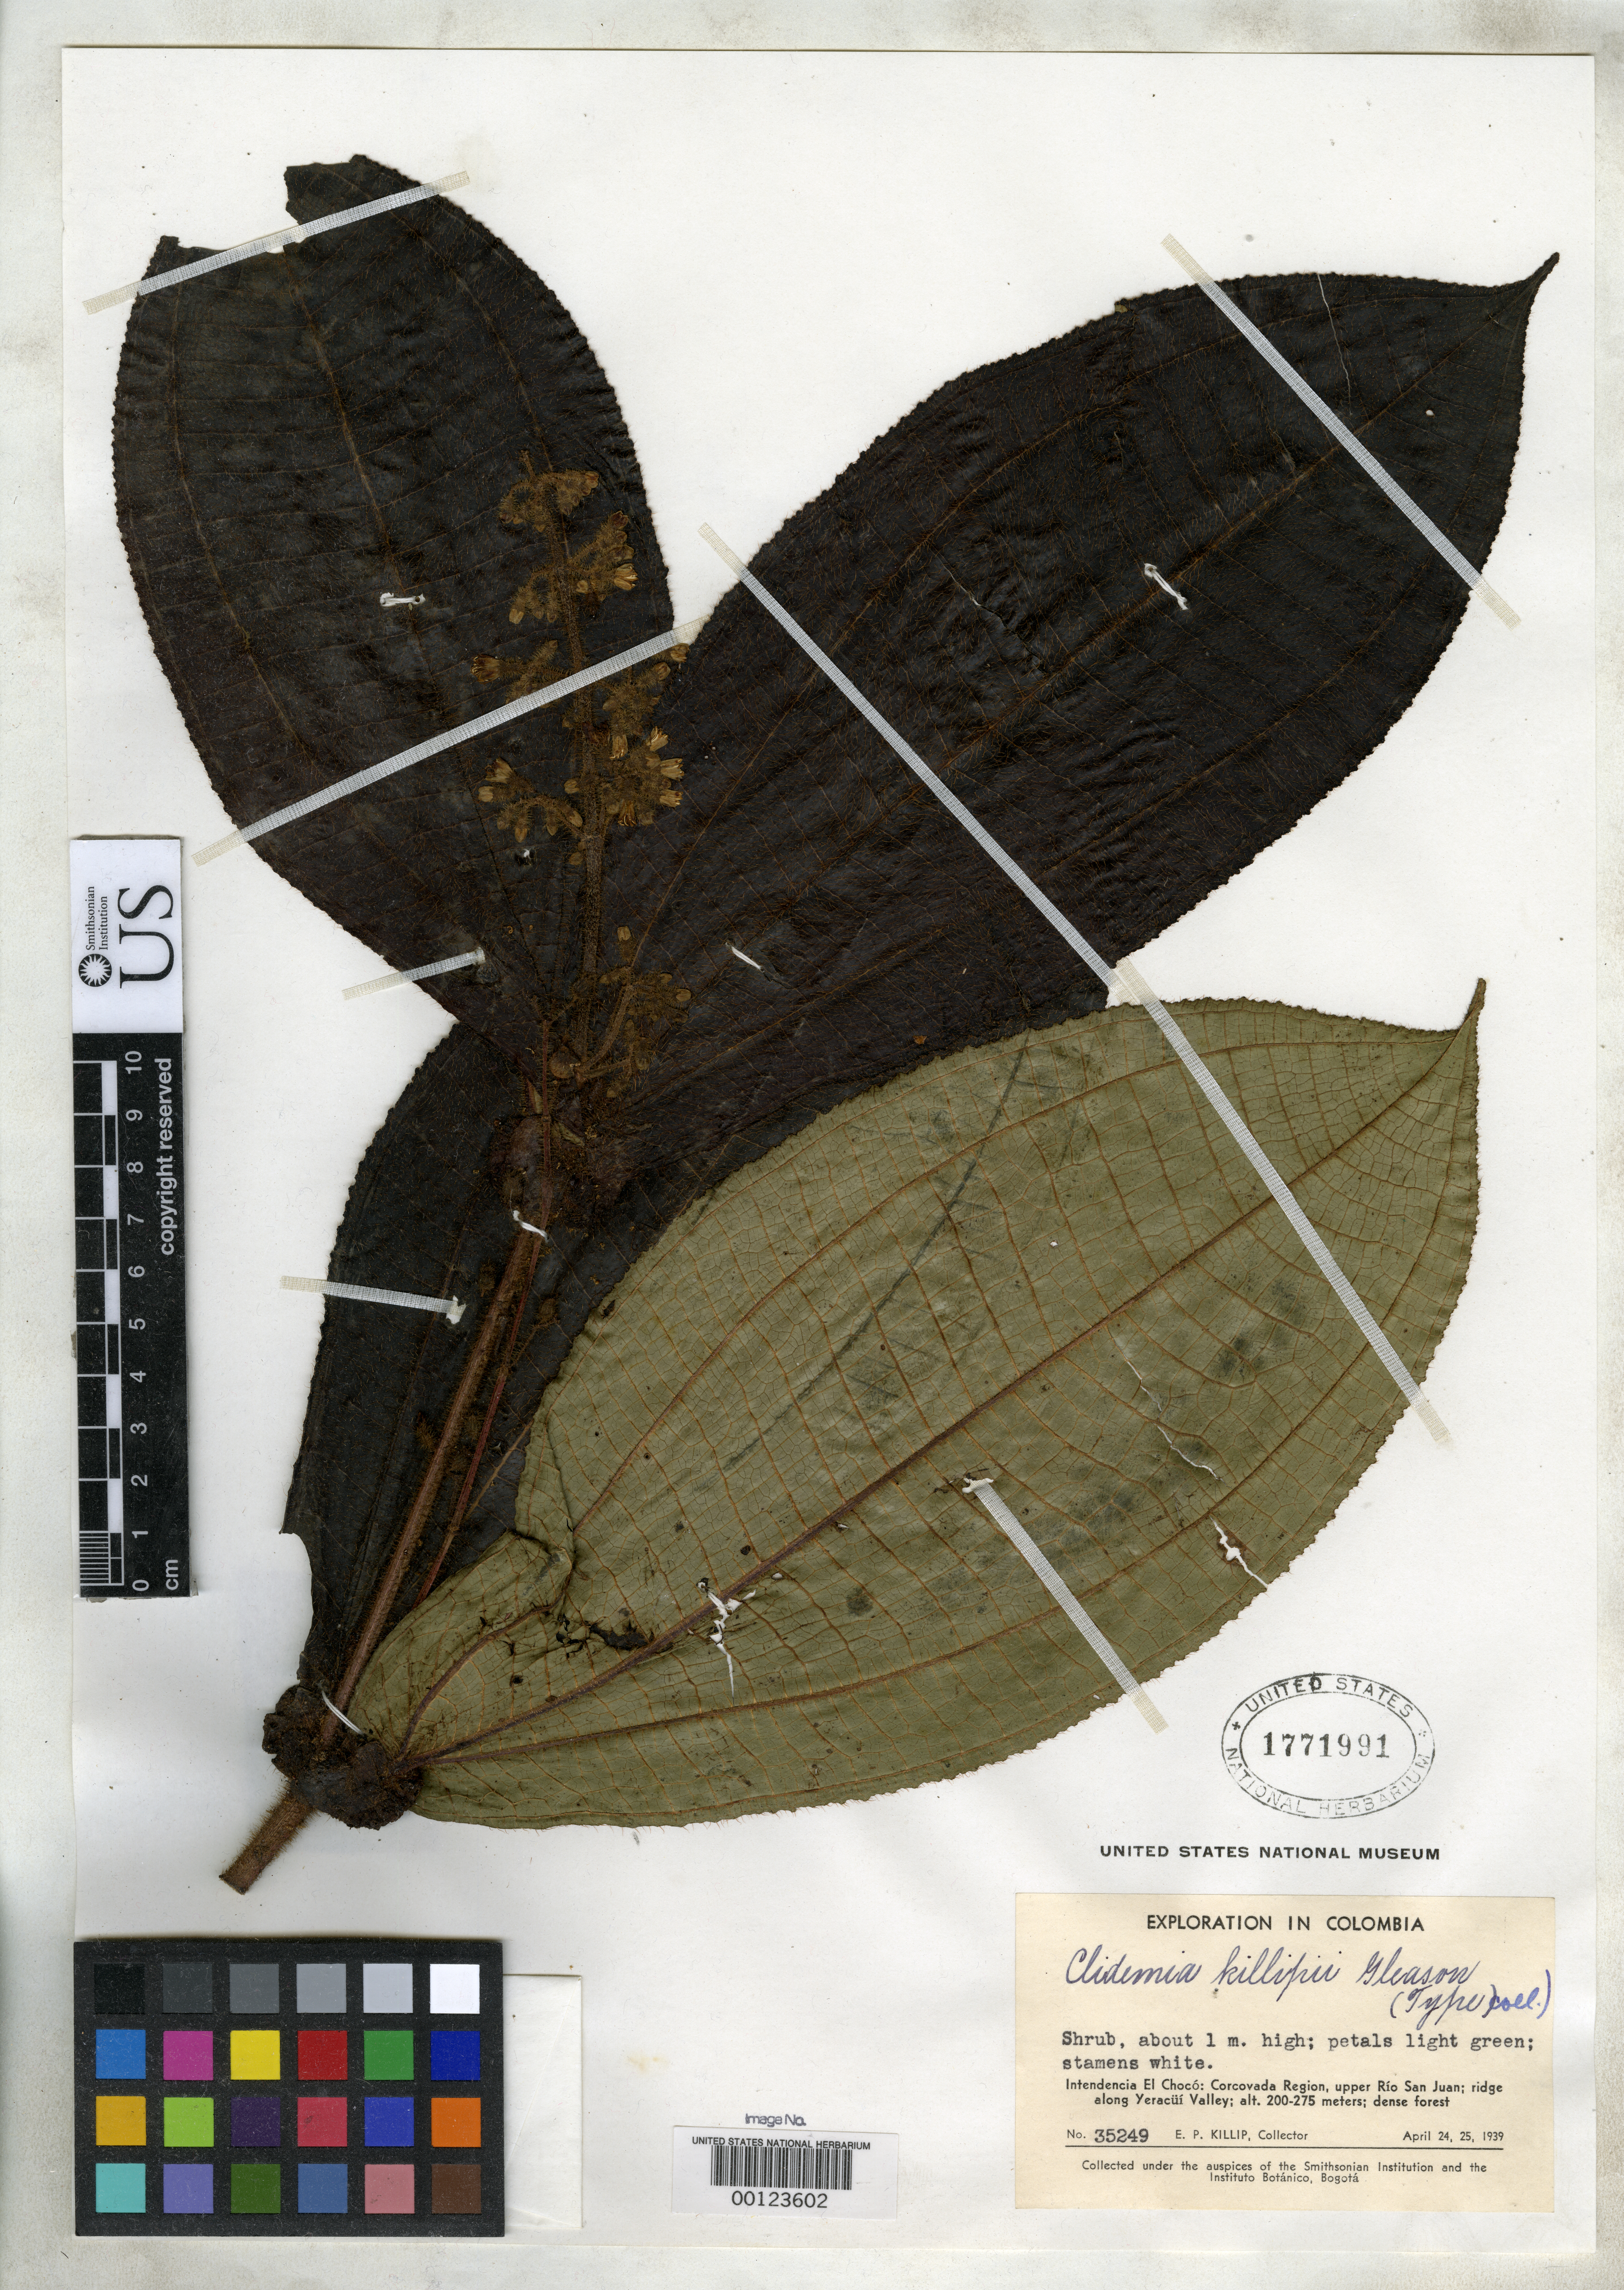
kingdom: Plantae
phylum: Tracheophyta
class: Magnoliopsida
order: Myrtales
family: Melastomataceae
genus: Clidemia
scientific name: Clidemia killipii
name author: Gleason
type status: Isotype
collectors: E. P. Killip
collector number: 35249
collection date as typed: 24 Apr 1939 to 25 Apr 1939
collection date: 1939-04-24/1939-04-25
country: Colombia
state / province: Chocó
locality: Upper Rio San Juan, Corcovado region.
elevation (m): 200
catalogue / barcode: US 1771991